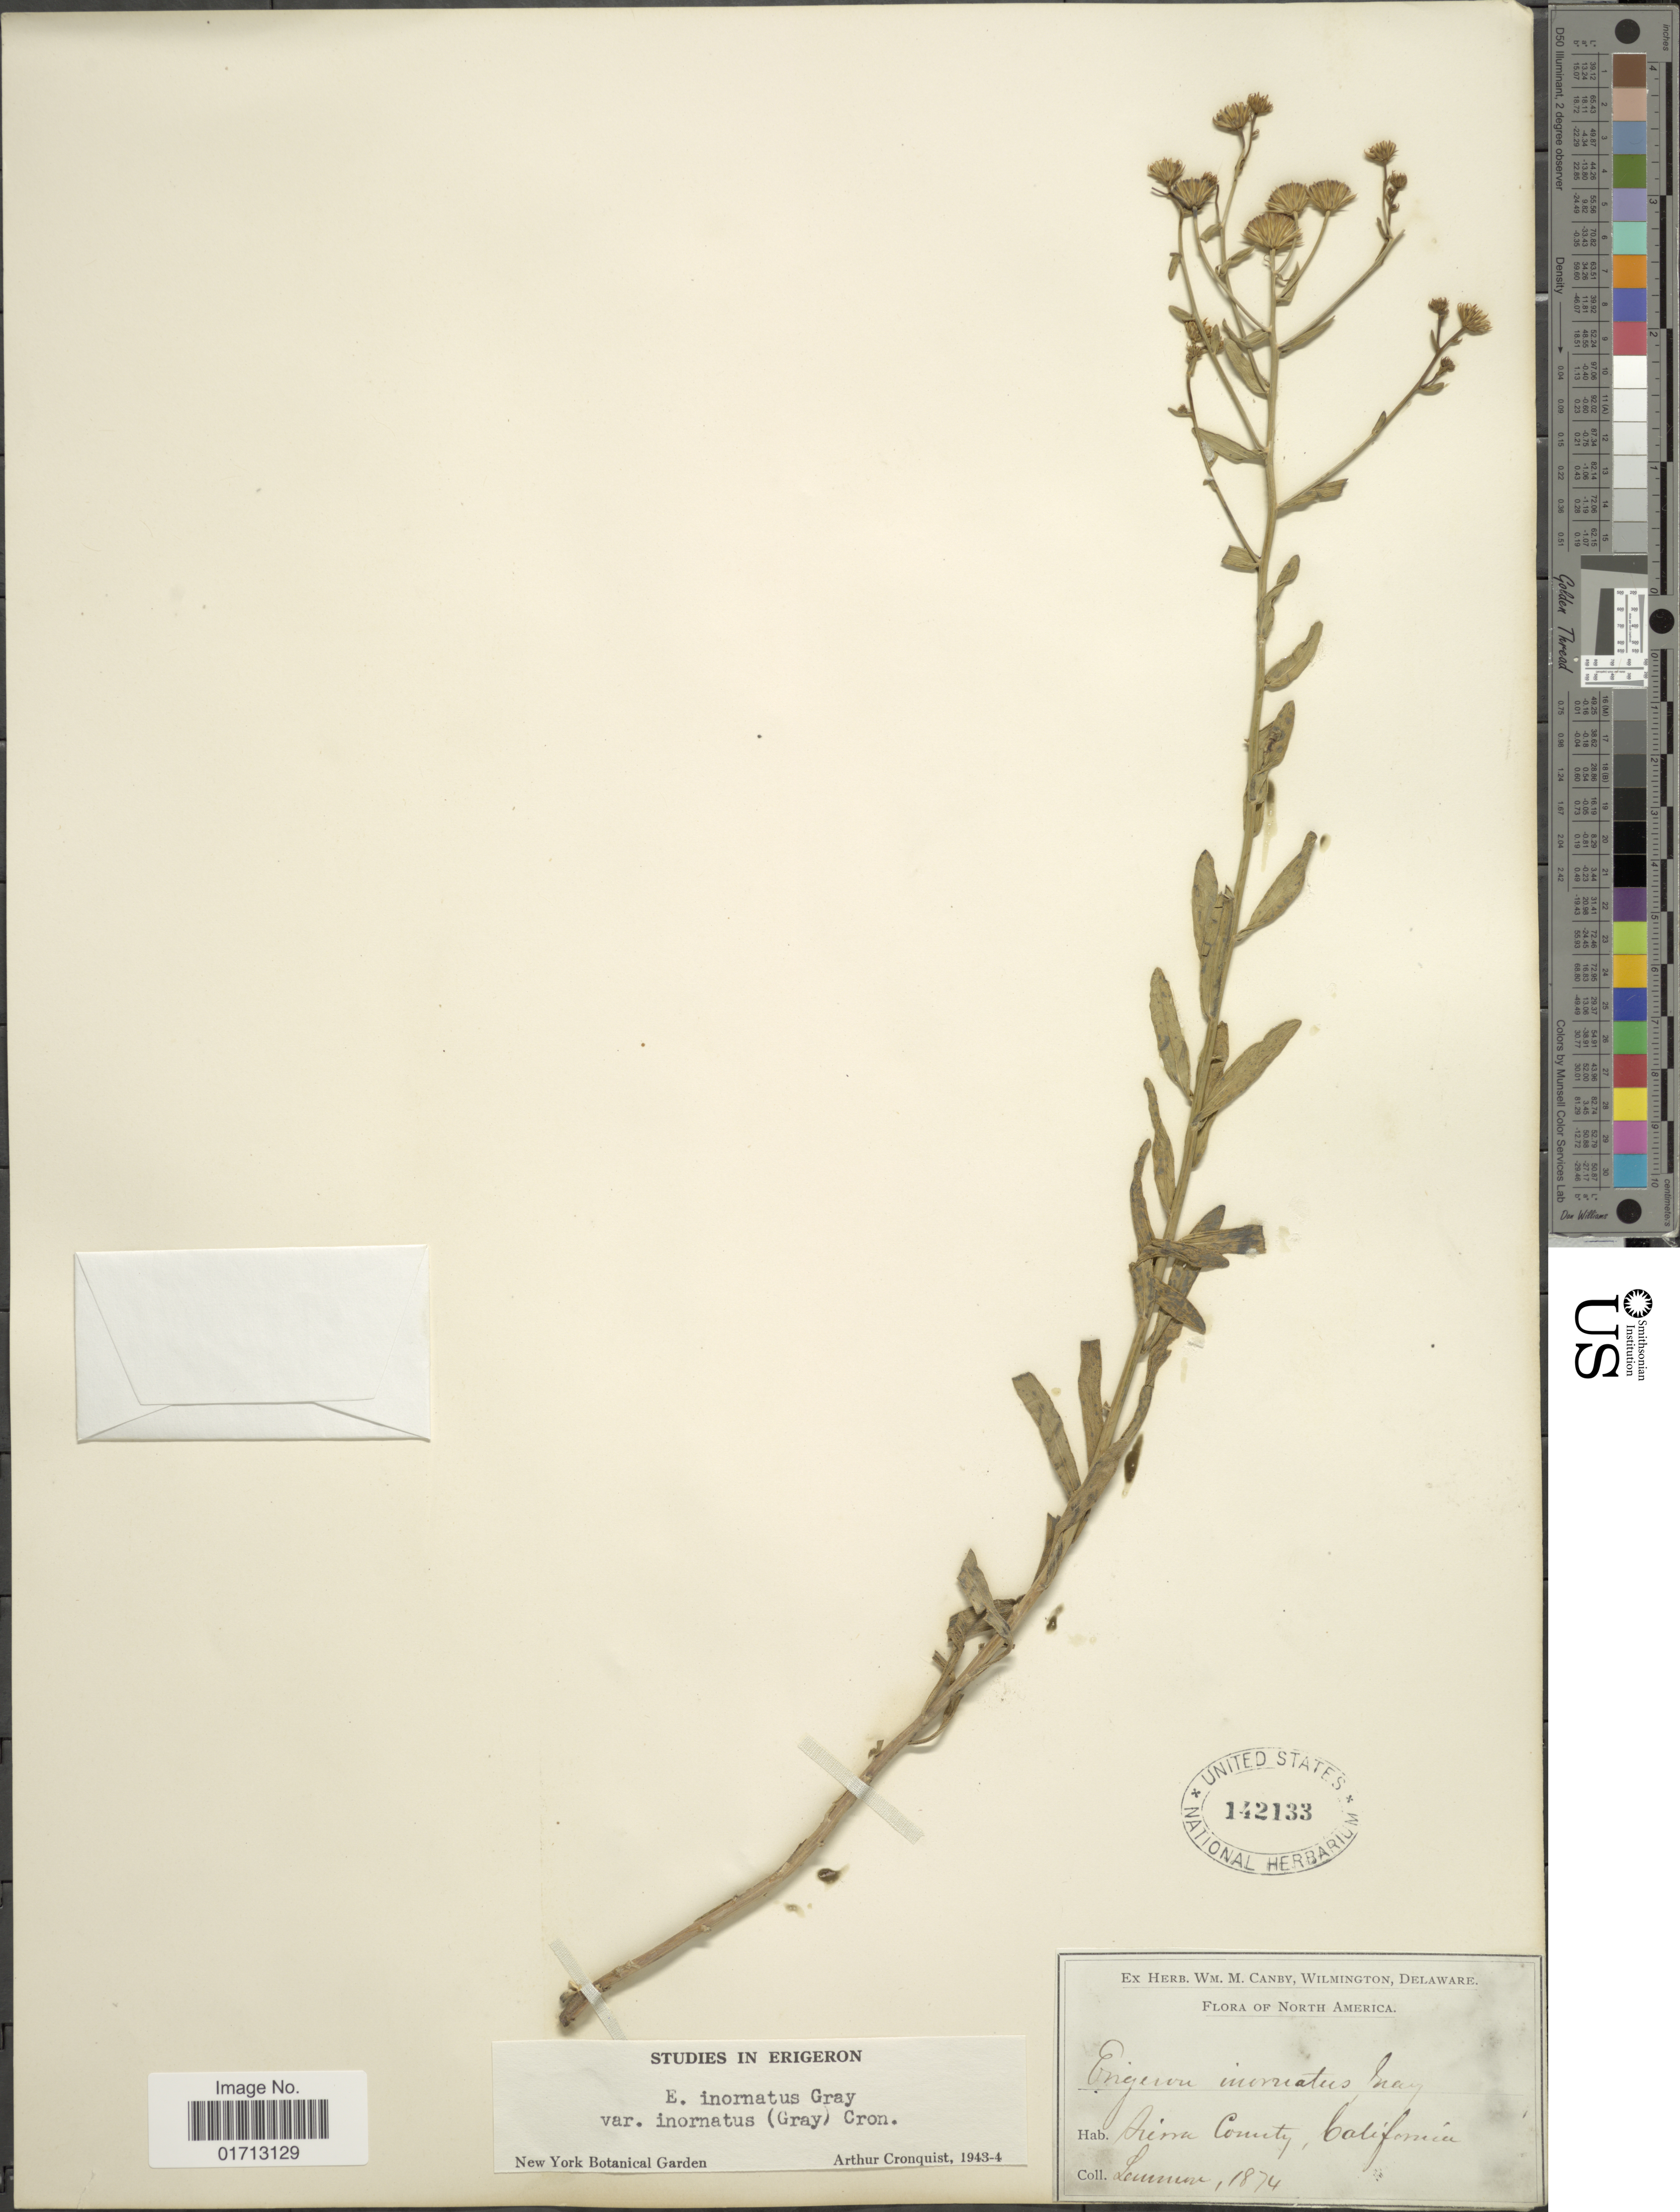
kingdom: Plantae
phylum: Tracheophyta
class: Magnoliopsida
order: Asterales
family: Asteraceae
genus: Erigeron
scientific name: Erigeron inornatus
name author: (A. Gray) A. Gray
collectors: -- Lemmon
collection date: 1874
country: United States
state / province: California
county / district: Sierra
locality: North America, Sierra County.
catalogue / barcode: US 142133